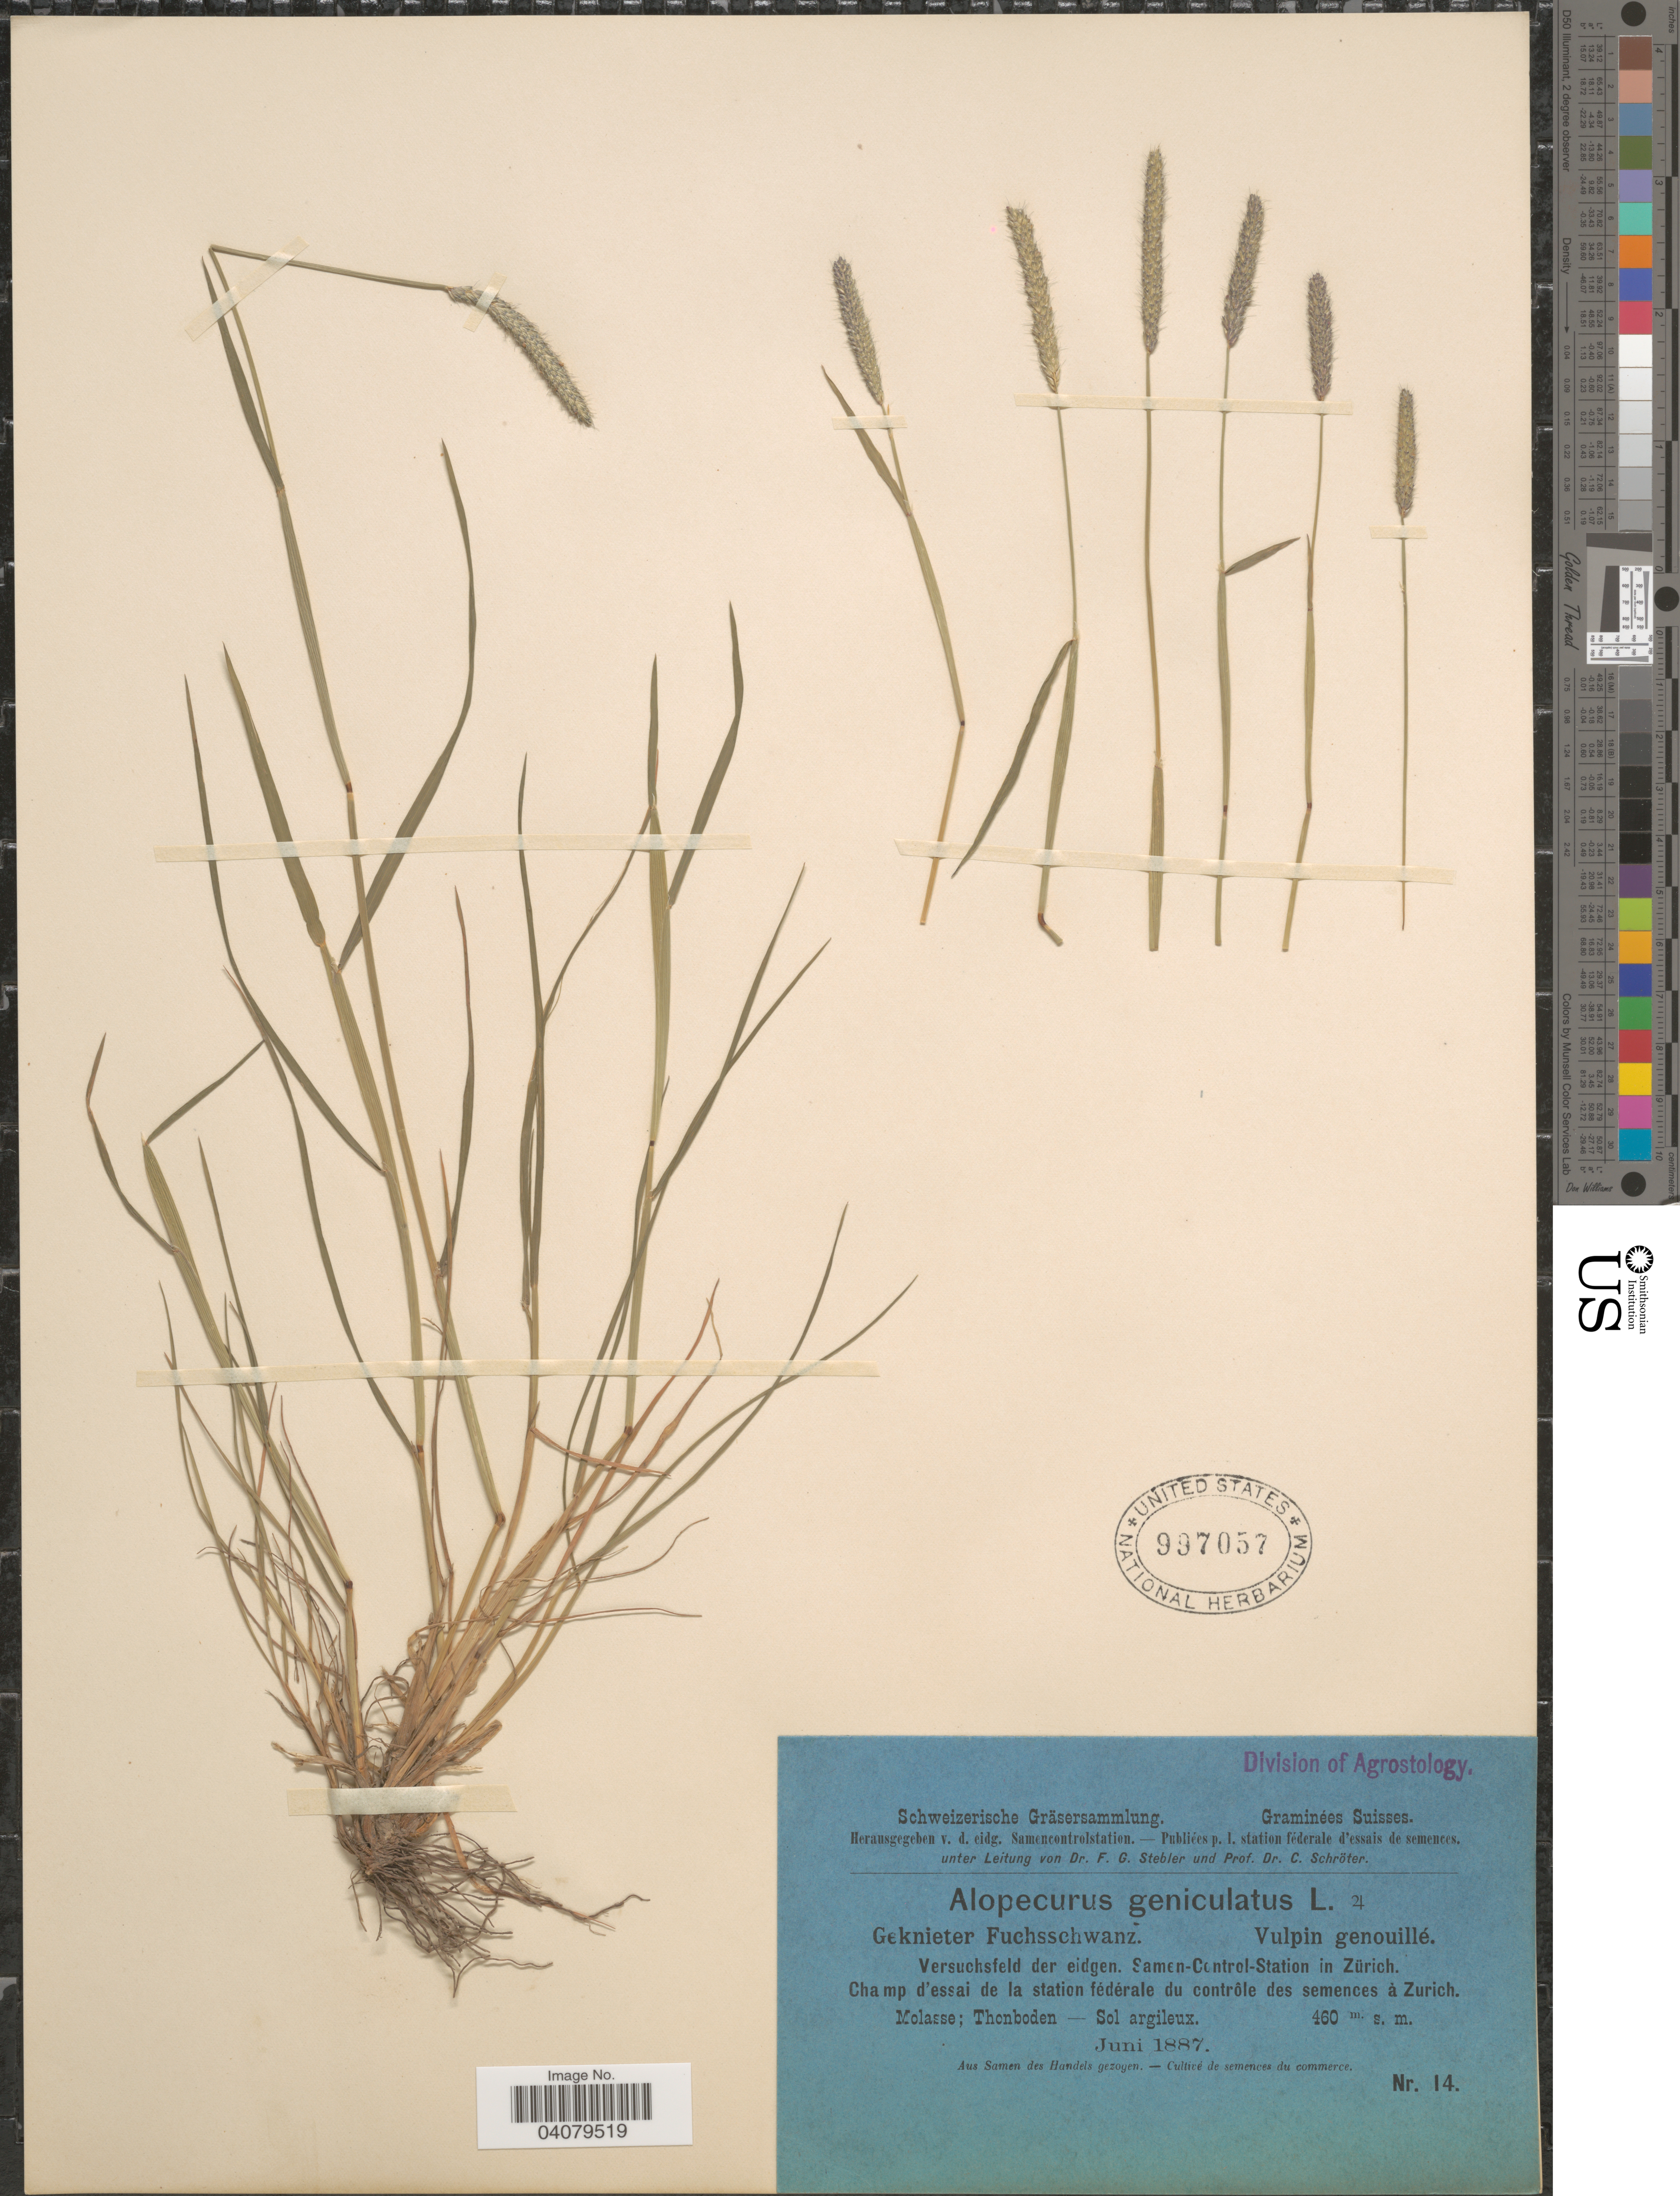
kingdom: Plantae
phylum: Tracheophyta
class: Liliopsida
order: Poales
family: Poaceae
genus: Alopecurus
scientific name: Alopecurus geniculatus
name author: L.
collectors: Stebler, F.G. & Schröter, C.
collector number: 14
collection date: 1887-06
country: Switzerland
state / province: Zurich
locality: Suisses. Versuchsfeld der eidgen. Samen-Control-Station in Zürich. Champ d'essai de la station fédérale du contrôle des semences à Zurich.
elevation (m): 460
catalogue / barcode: US 997057